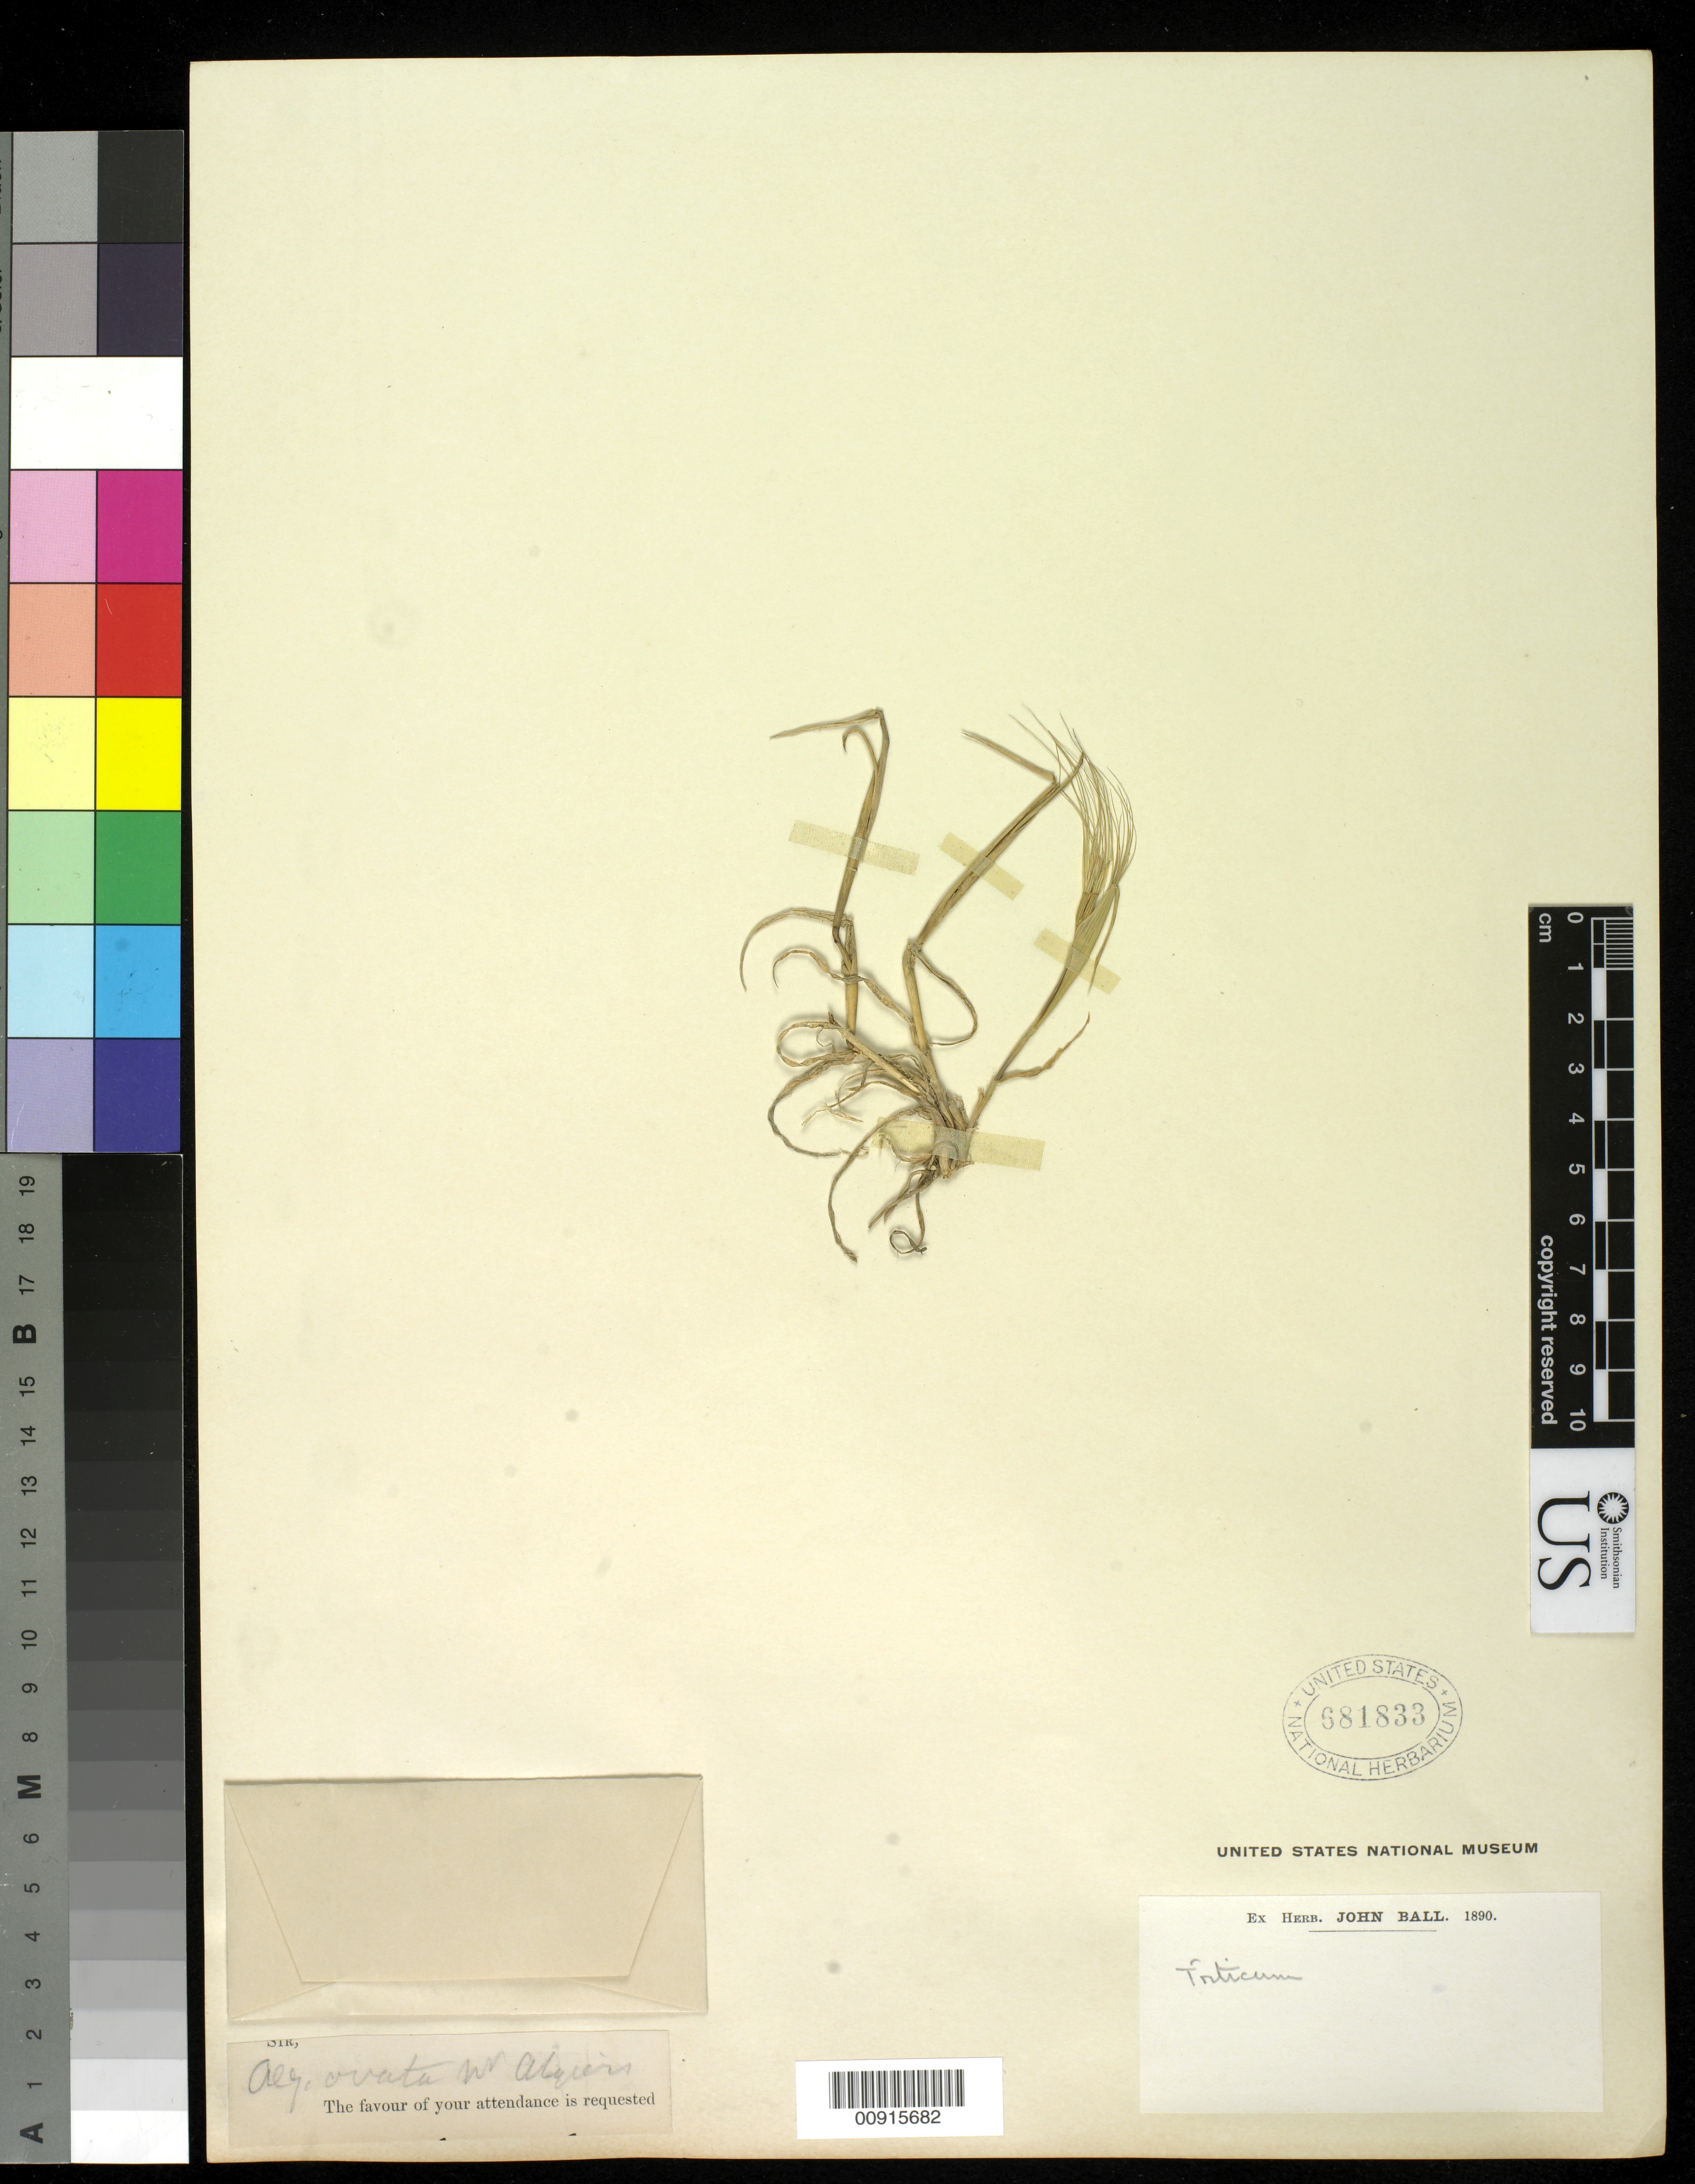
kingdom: Plantae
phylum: Tracheophyta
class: Liliopsida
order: Poales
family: Poaceae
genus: Aegilops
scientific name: Aegilops neglecta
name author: Req. ex Bertol.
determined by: Poaceae Reorganization Project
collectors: ex herb. John Ball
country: Algeria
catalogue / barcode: US 681833